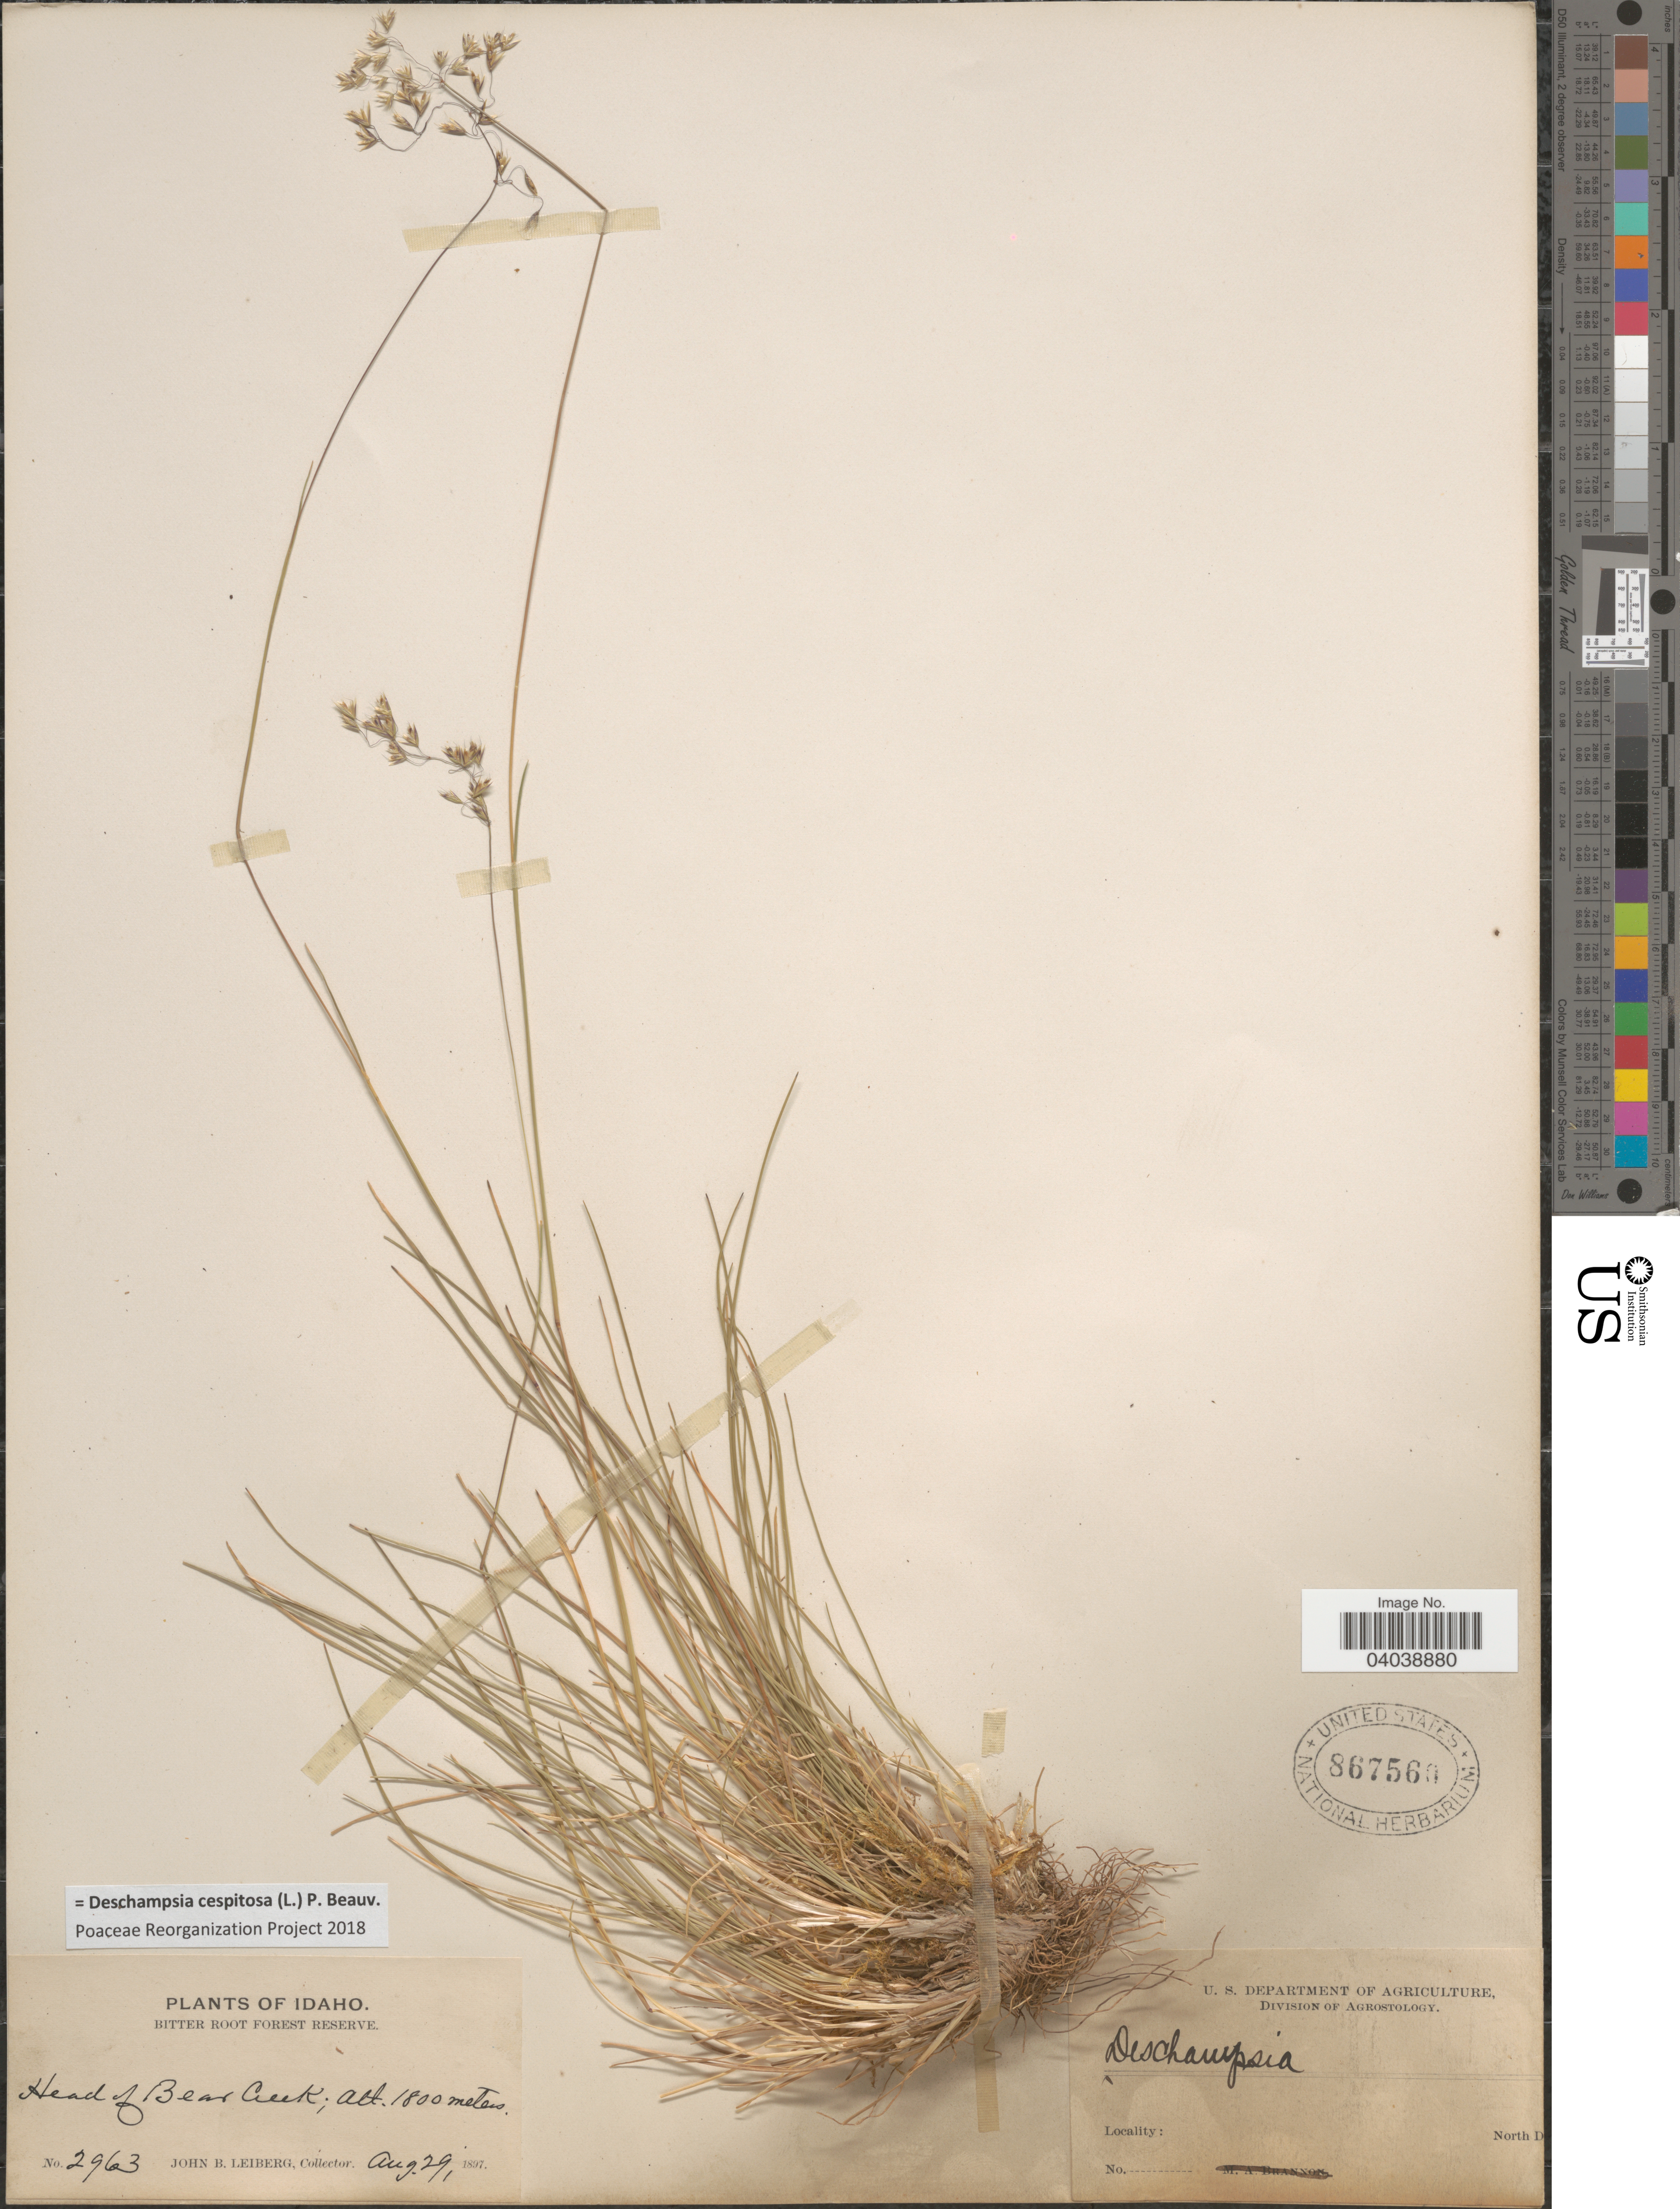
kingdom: Plantae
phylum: Tracheophyta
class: Liliopsida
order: Poales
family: Poaceae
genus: Deschampsia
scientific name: Deschampsia cespitosa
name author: (L.) P. Beauv.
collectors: J. B. Leiberg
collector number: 2963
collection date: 1897-08-29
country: United States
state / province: Idaho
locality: Bitter Root Forest Reserve. Head of Bear Creek.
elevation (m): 1800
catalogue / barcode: US 867560